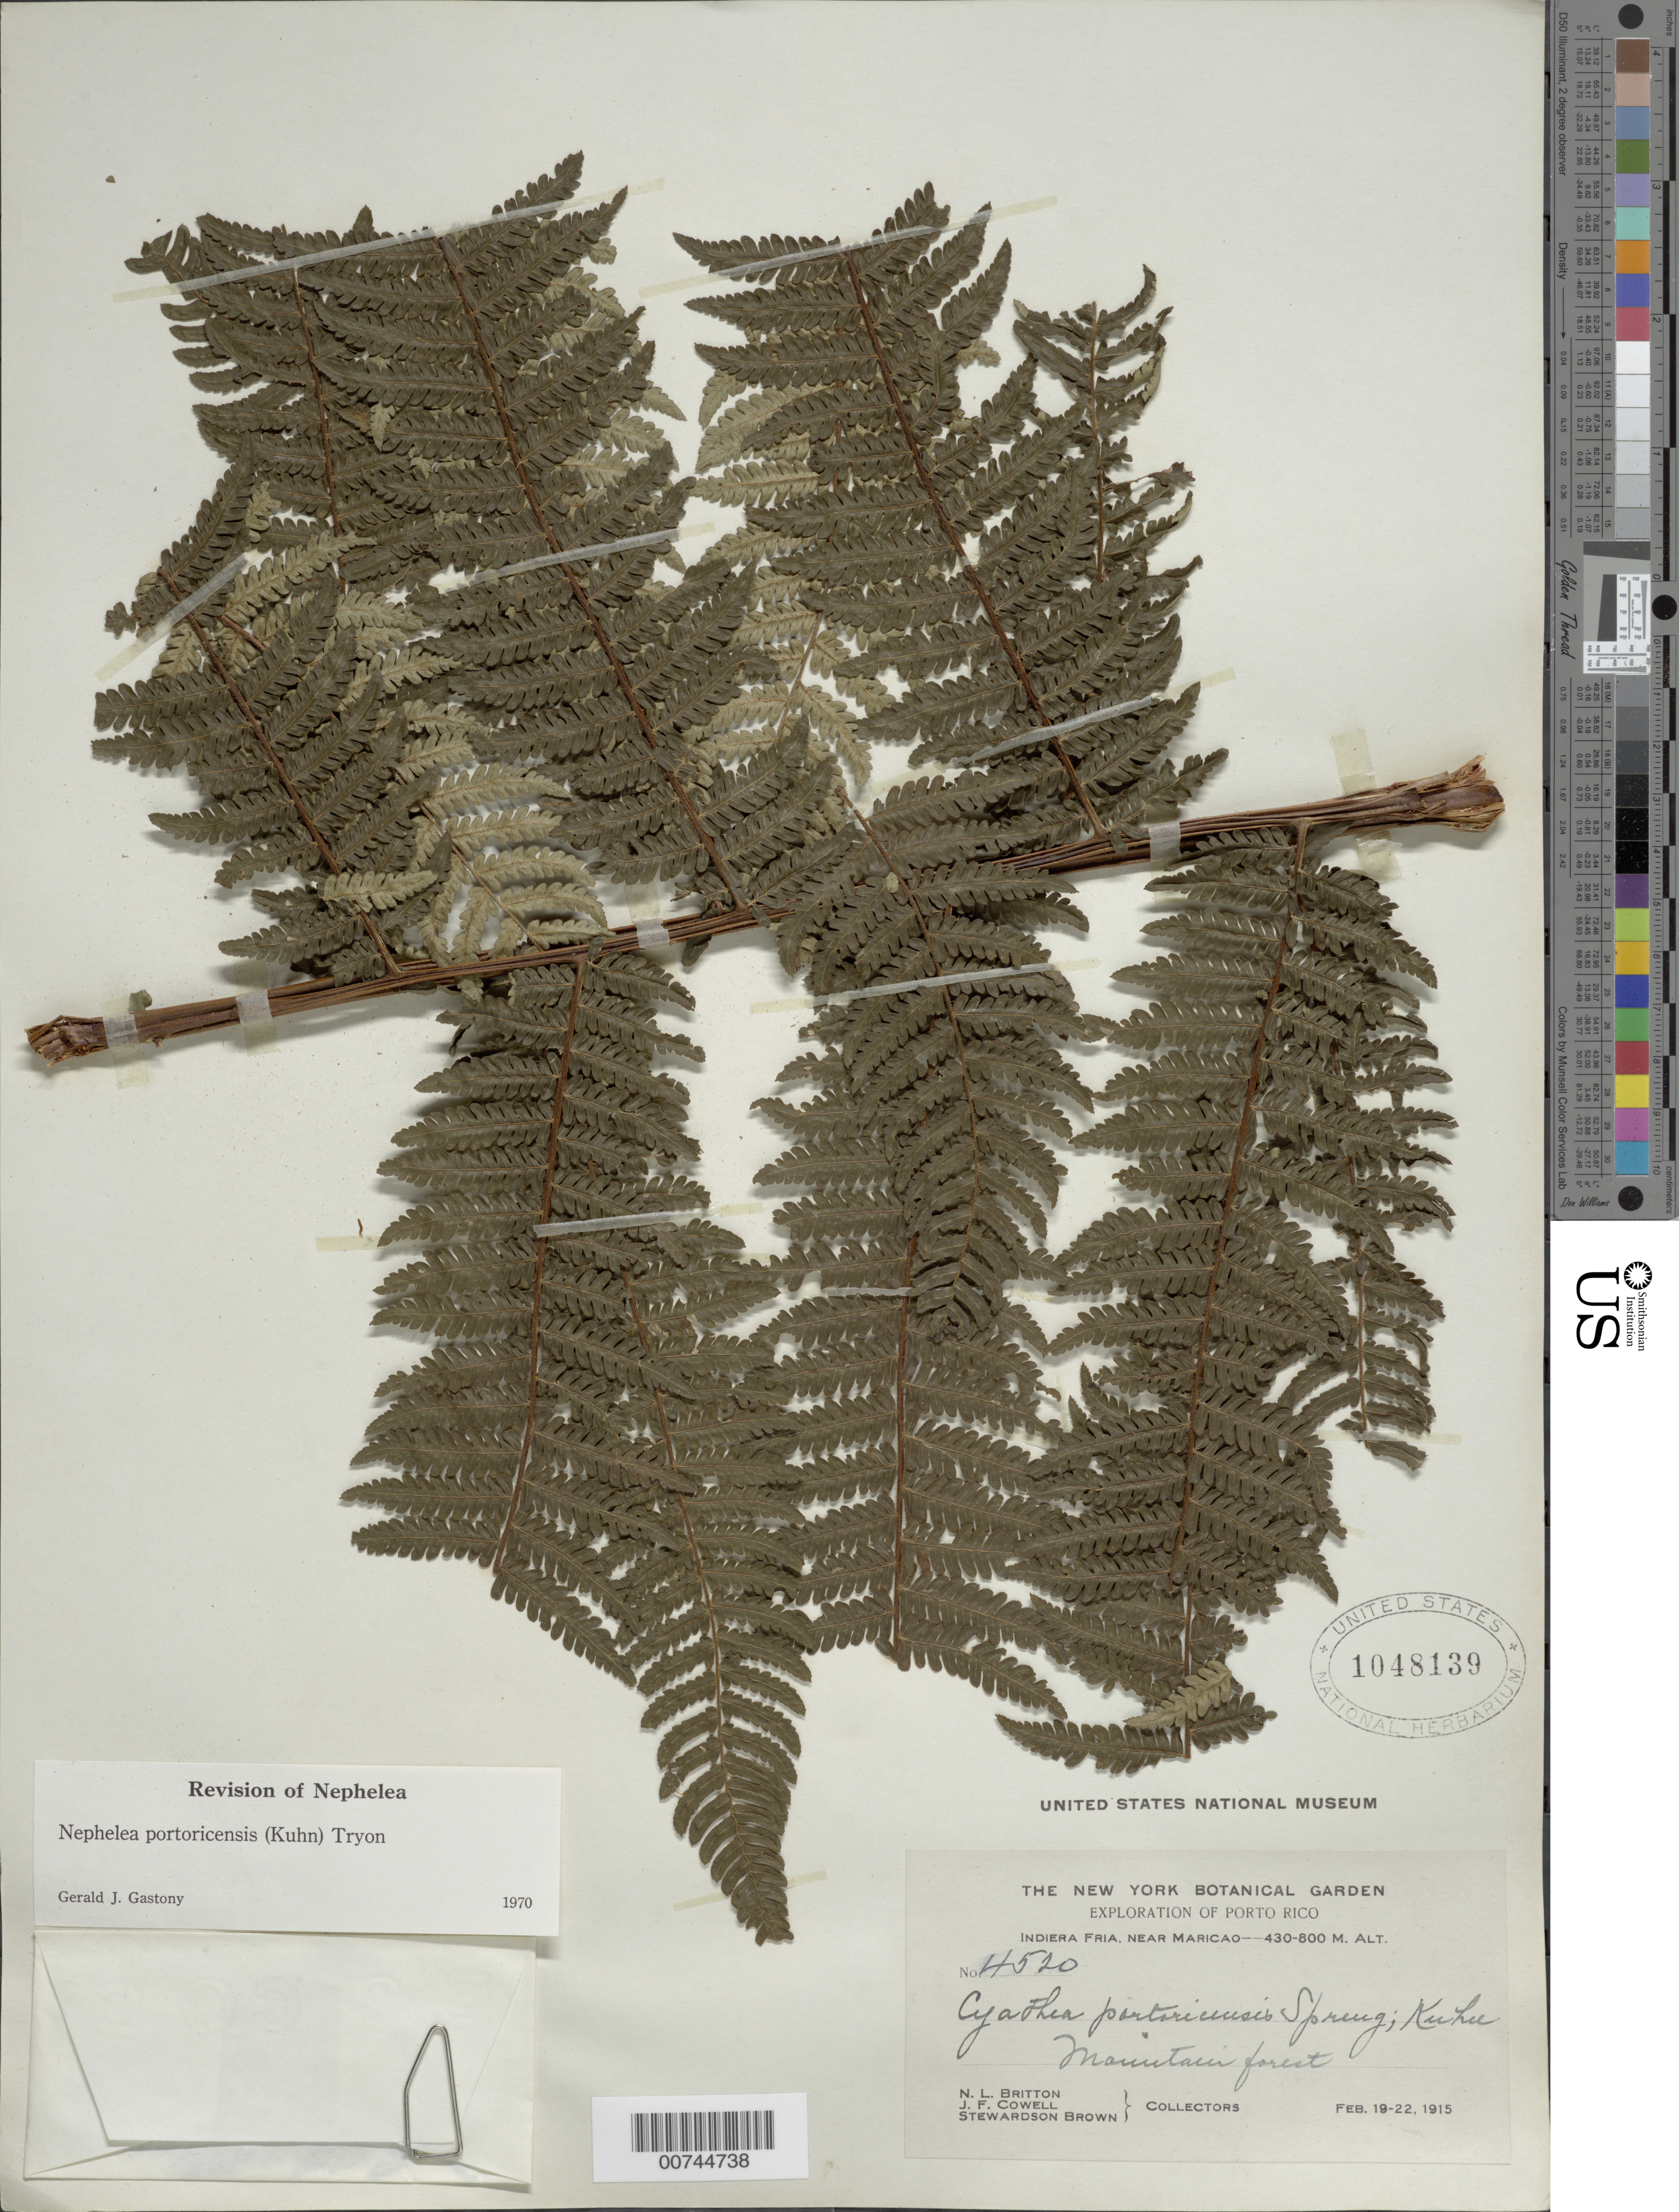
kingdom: Plantae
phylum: Tracheophyta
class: Polypodiopsida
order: Cyatheales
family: Cyatheaceae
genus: Alsophila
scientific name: Alsophila portoricensis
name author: (Spreng. ex Kuhn) D.S. Conant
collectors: N. Britton, J. F. Cowell & S. Brown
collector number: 4520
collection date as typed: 19 Feb 1915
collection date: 1915-02-19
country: Puerto Rico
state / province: Maricao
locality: Indiera Fría, near Maricao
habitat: Mountain forest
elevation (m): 430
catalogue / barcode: US 1048139